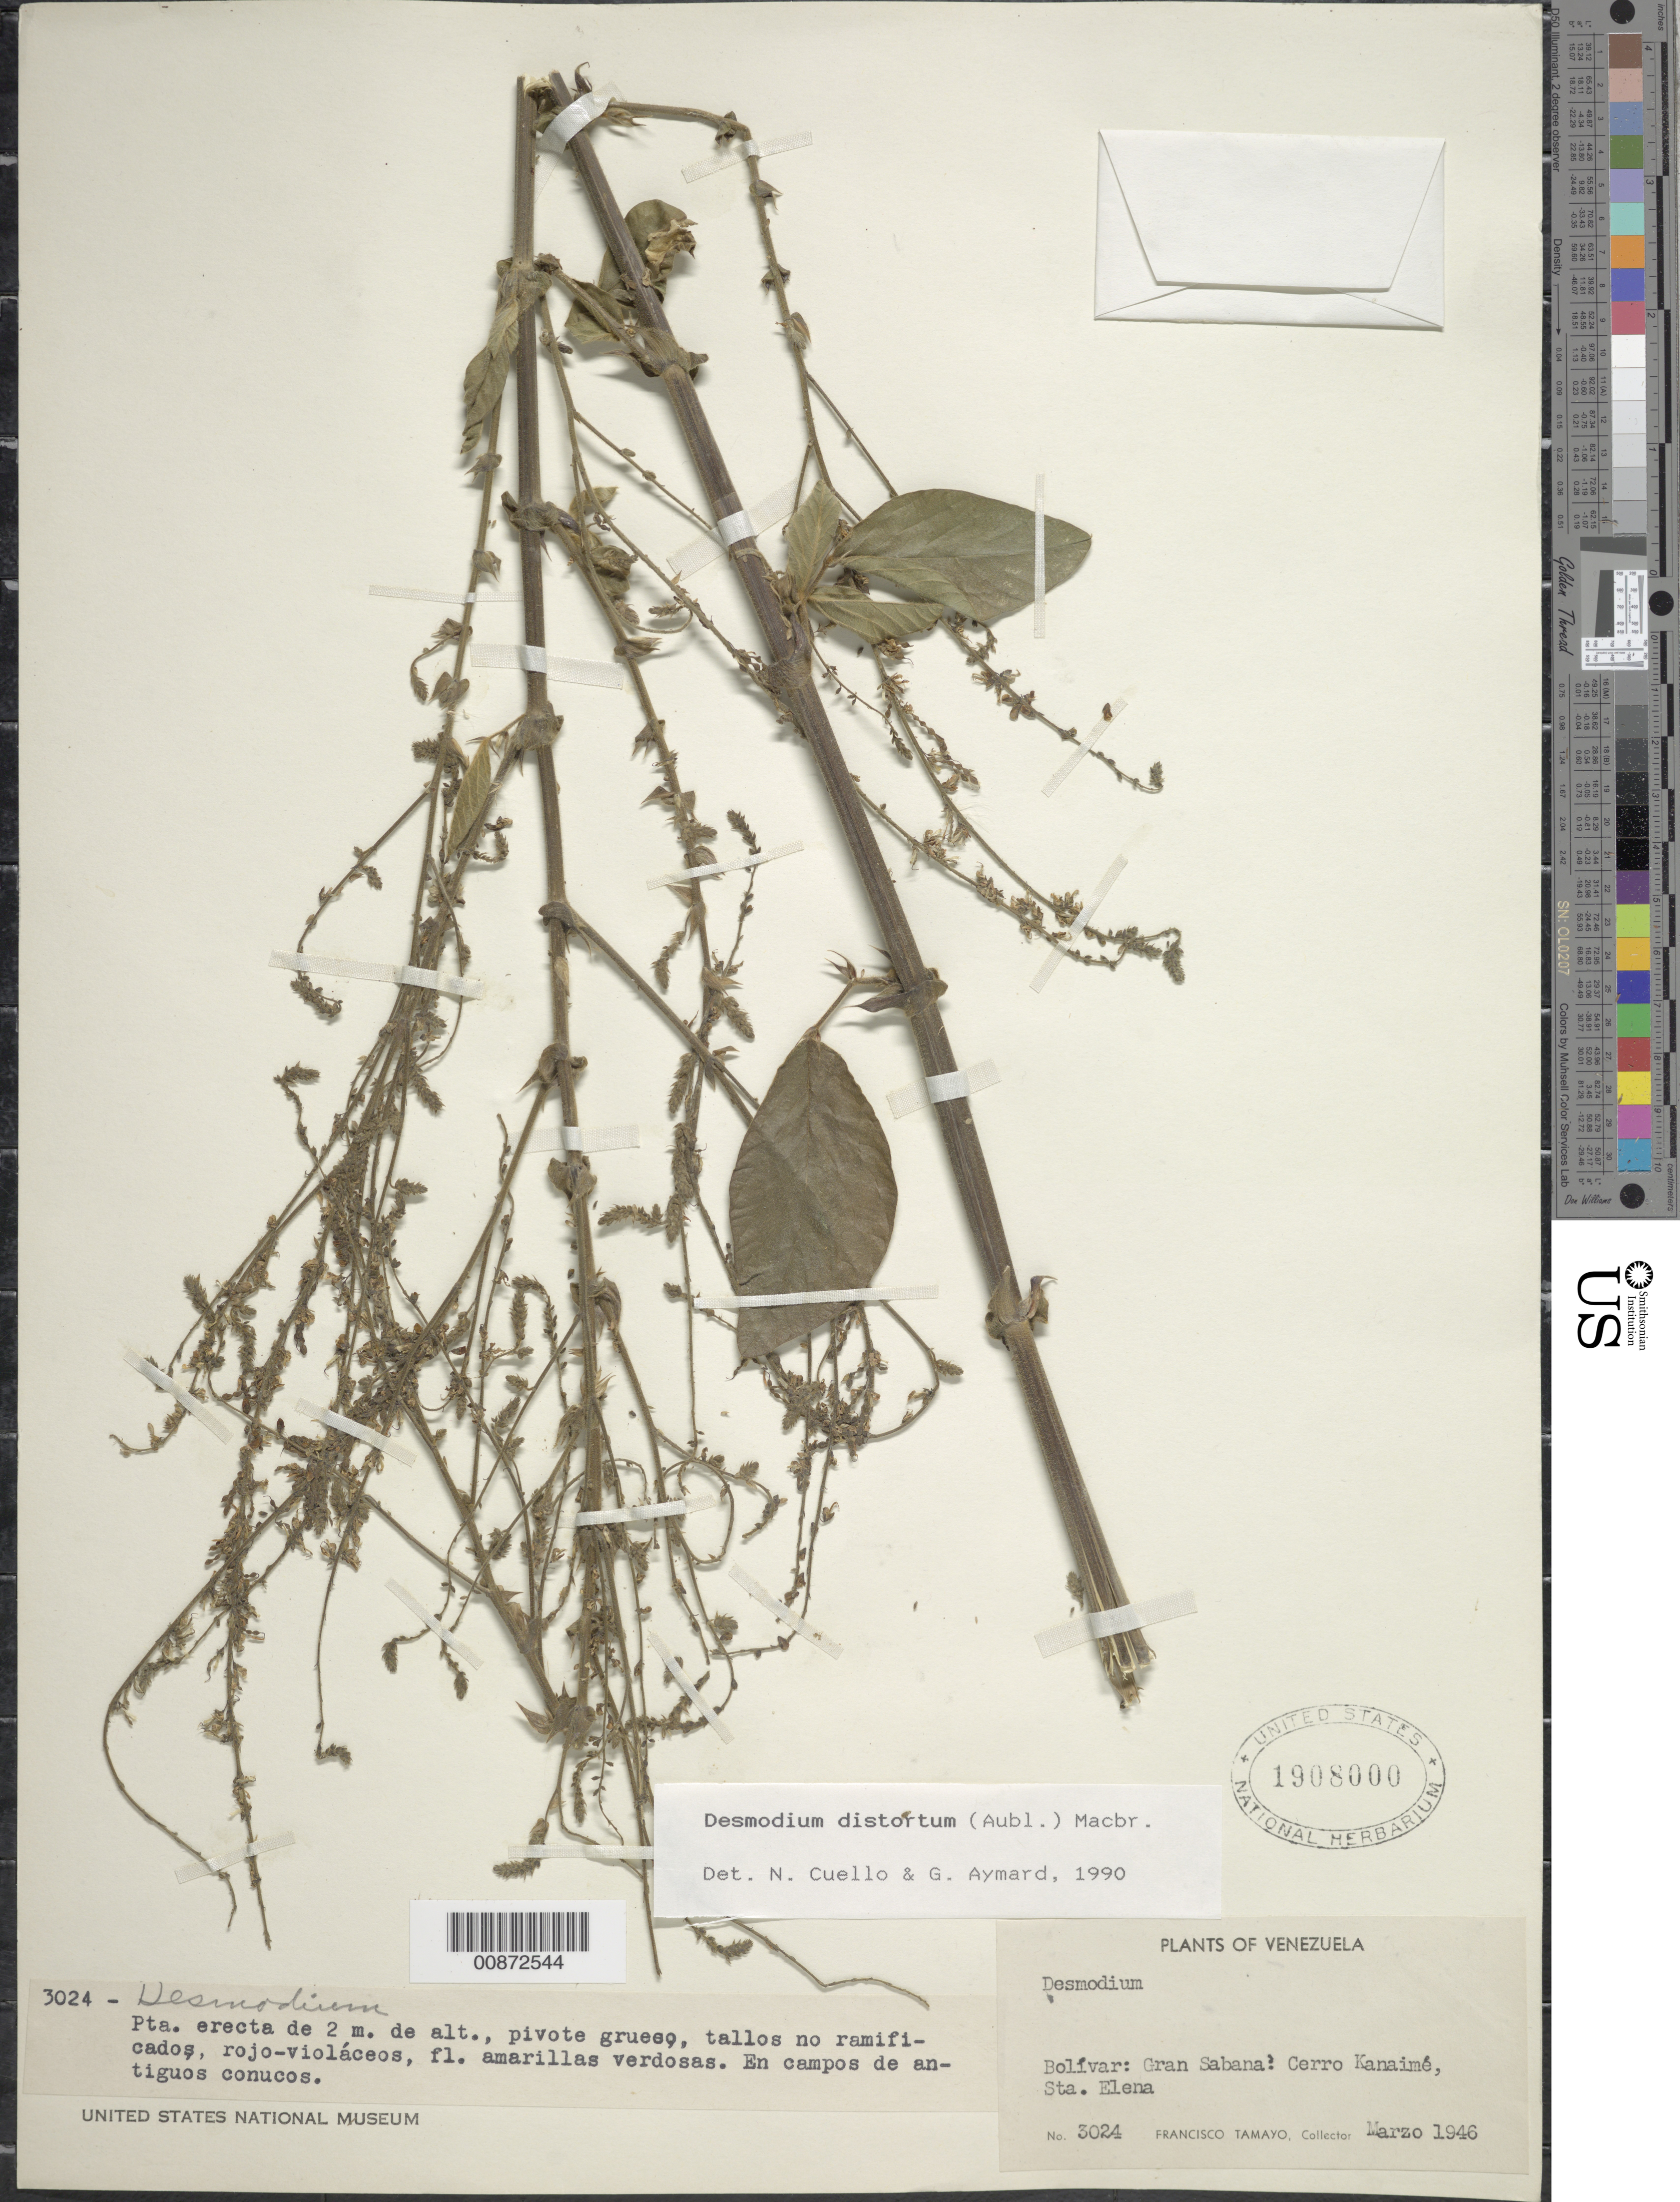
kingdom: Plantae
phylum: Tracheophyta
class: Magnoliopsida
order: Fabales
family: Fabaceae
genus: Desmodium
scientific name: Desmodium distortum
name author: (Aubl.) J.F. Macbr.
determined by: Aymard C., G. A.; Cuello, Nidia L.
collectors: F. Tamayo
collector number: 3024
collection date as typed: Mar-46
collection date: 1946-03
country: Venezuela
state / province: Bolívar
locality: Gran Sabana, Sta. Elena, Cerro Kanaimé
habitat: Campos de antiguos conucos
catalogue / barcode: US 1908000